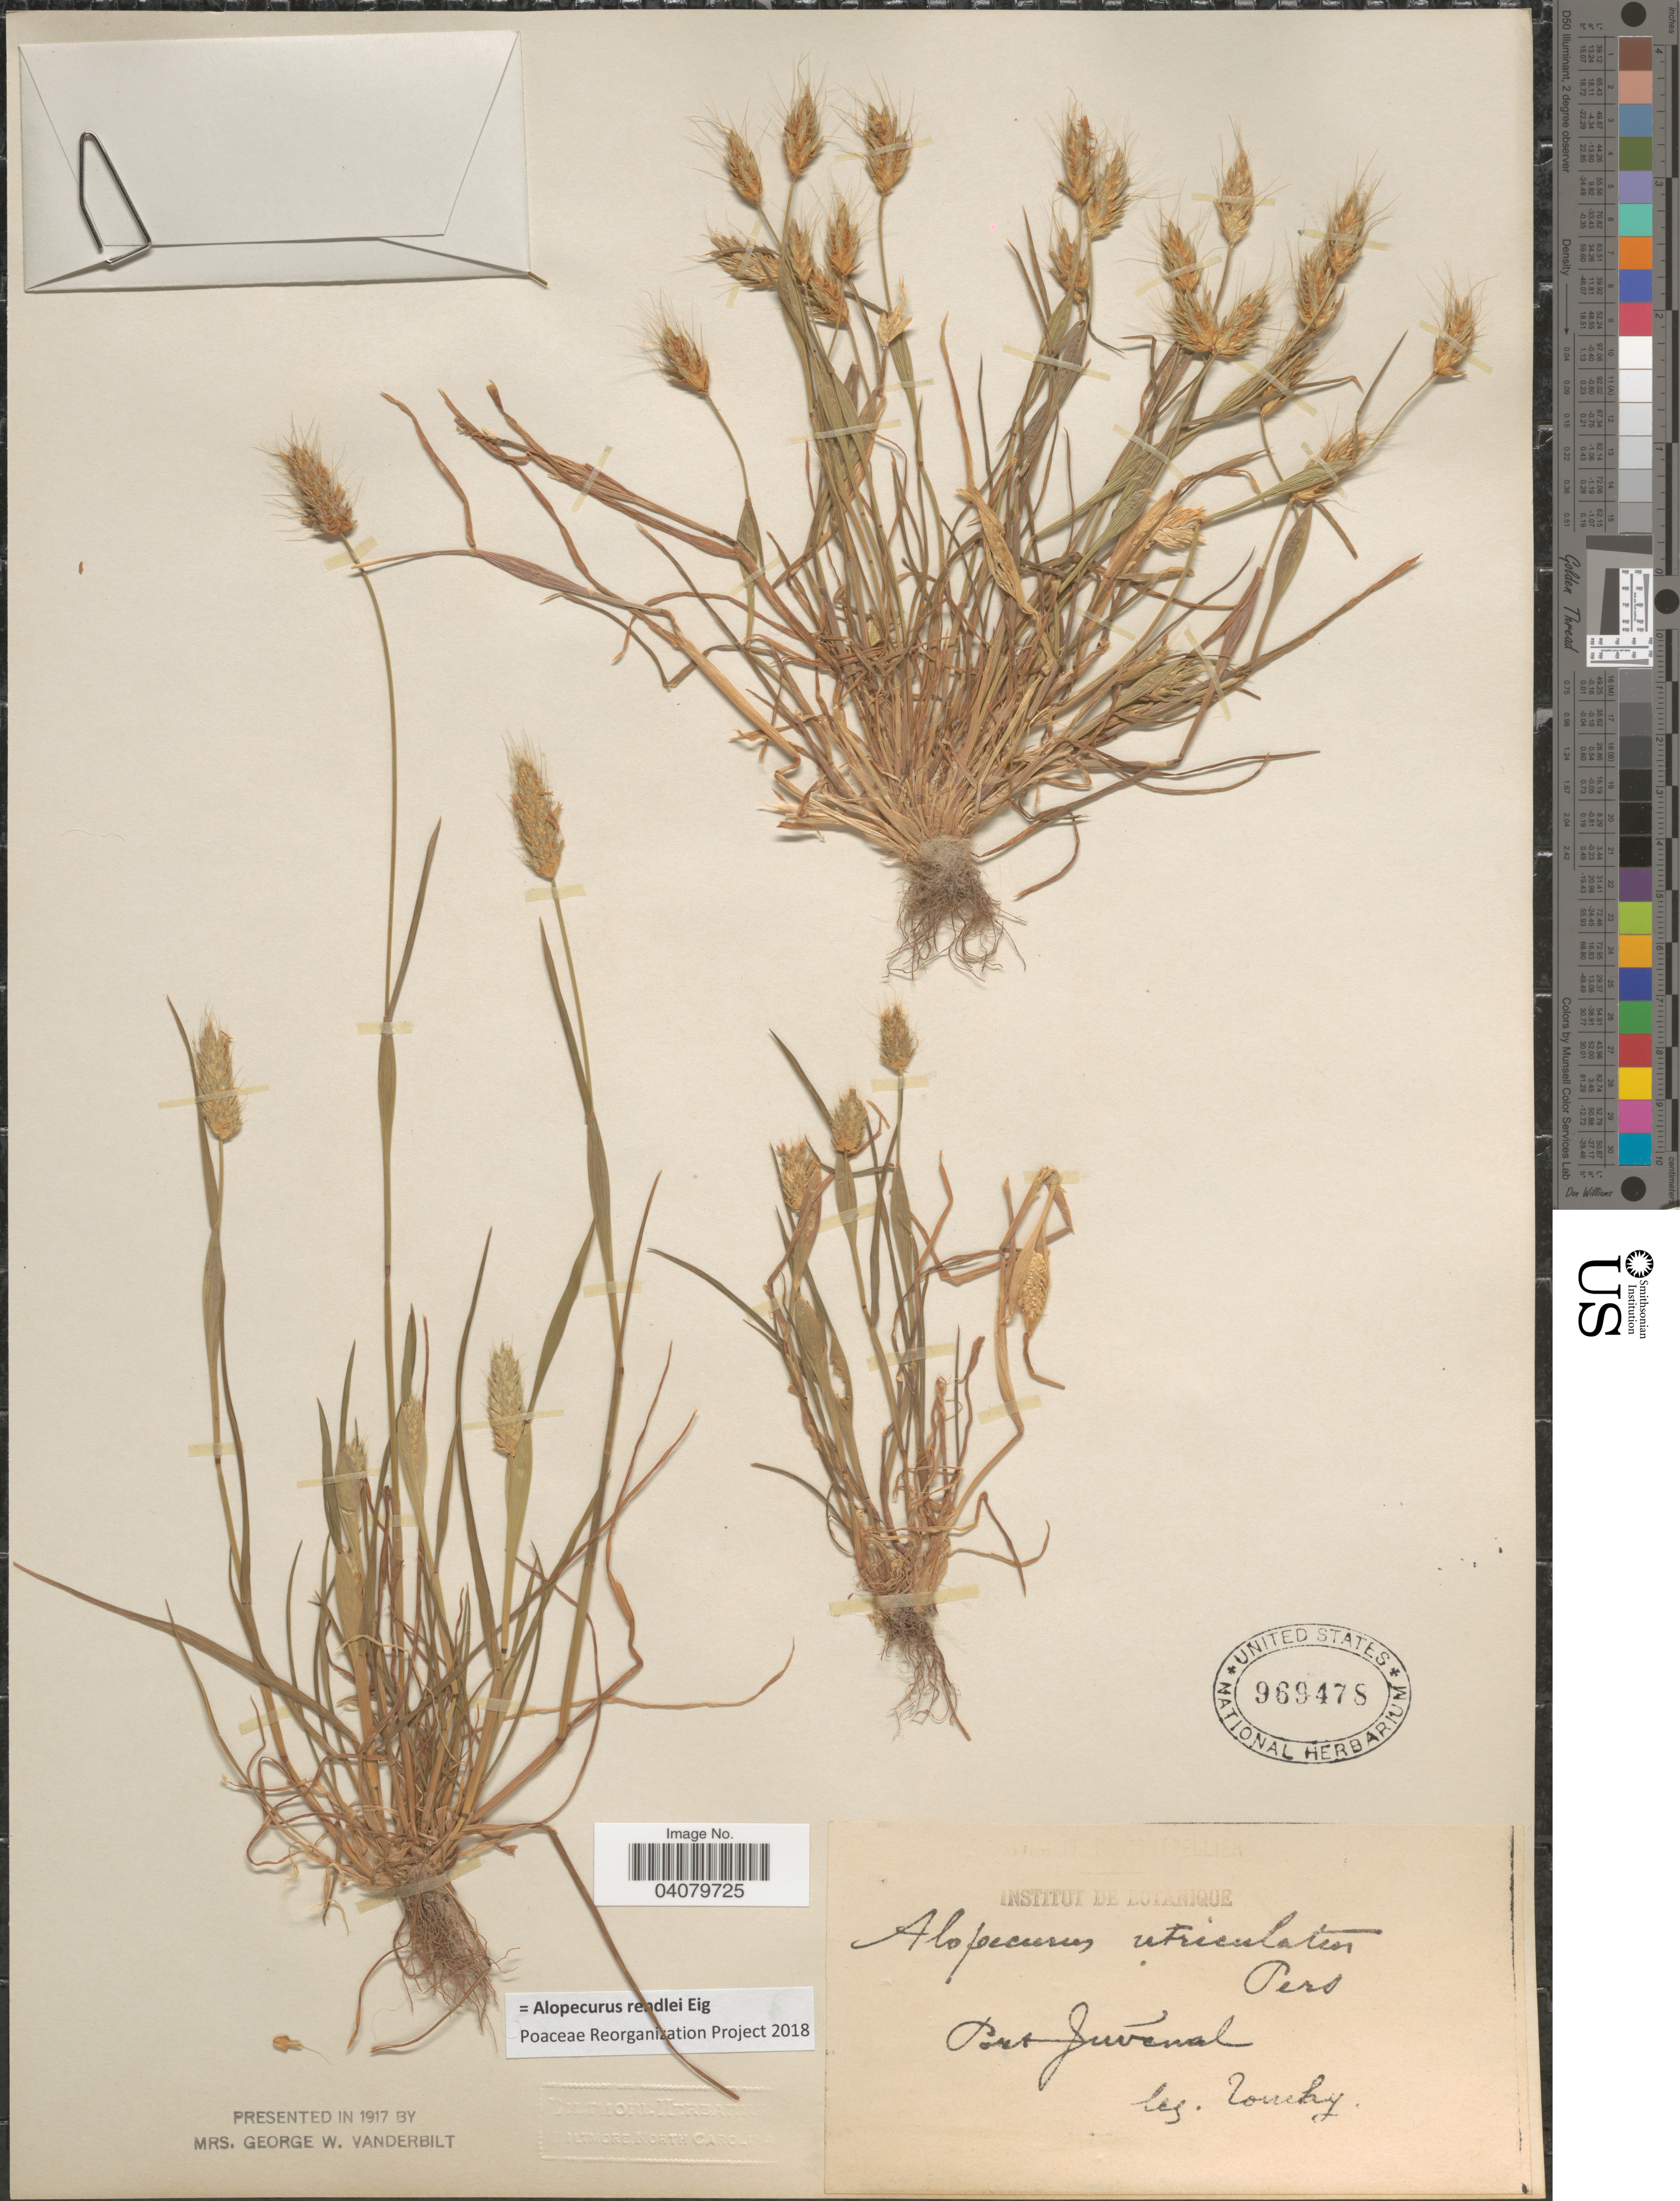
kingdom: Plantae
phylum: Tracheophyta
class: Liliopsida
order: Poales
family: Poaceae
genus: Alopecurus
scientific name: Alopecurus rendlei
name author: Eig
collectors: Torreby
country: France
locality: Port Juvenal.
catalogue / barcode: US 969478